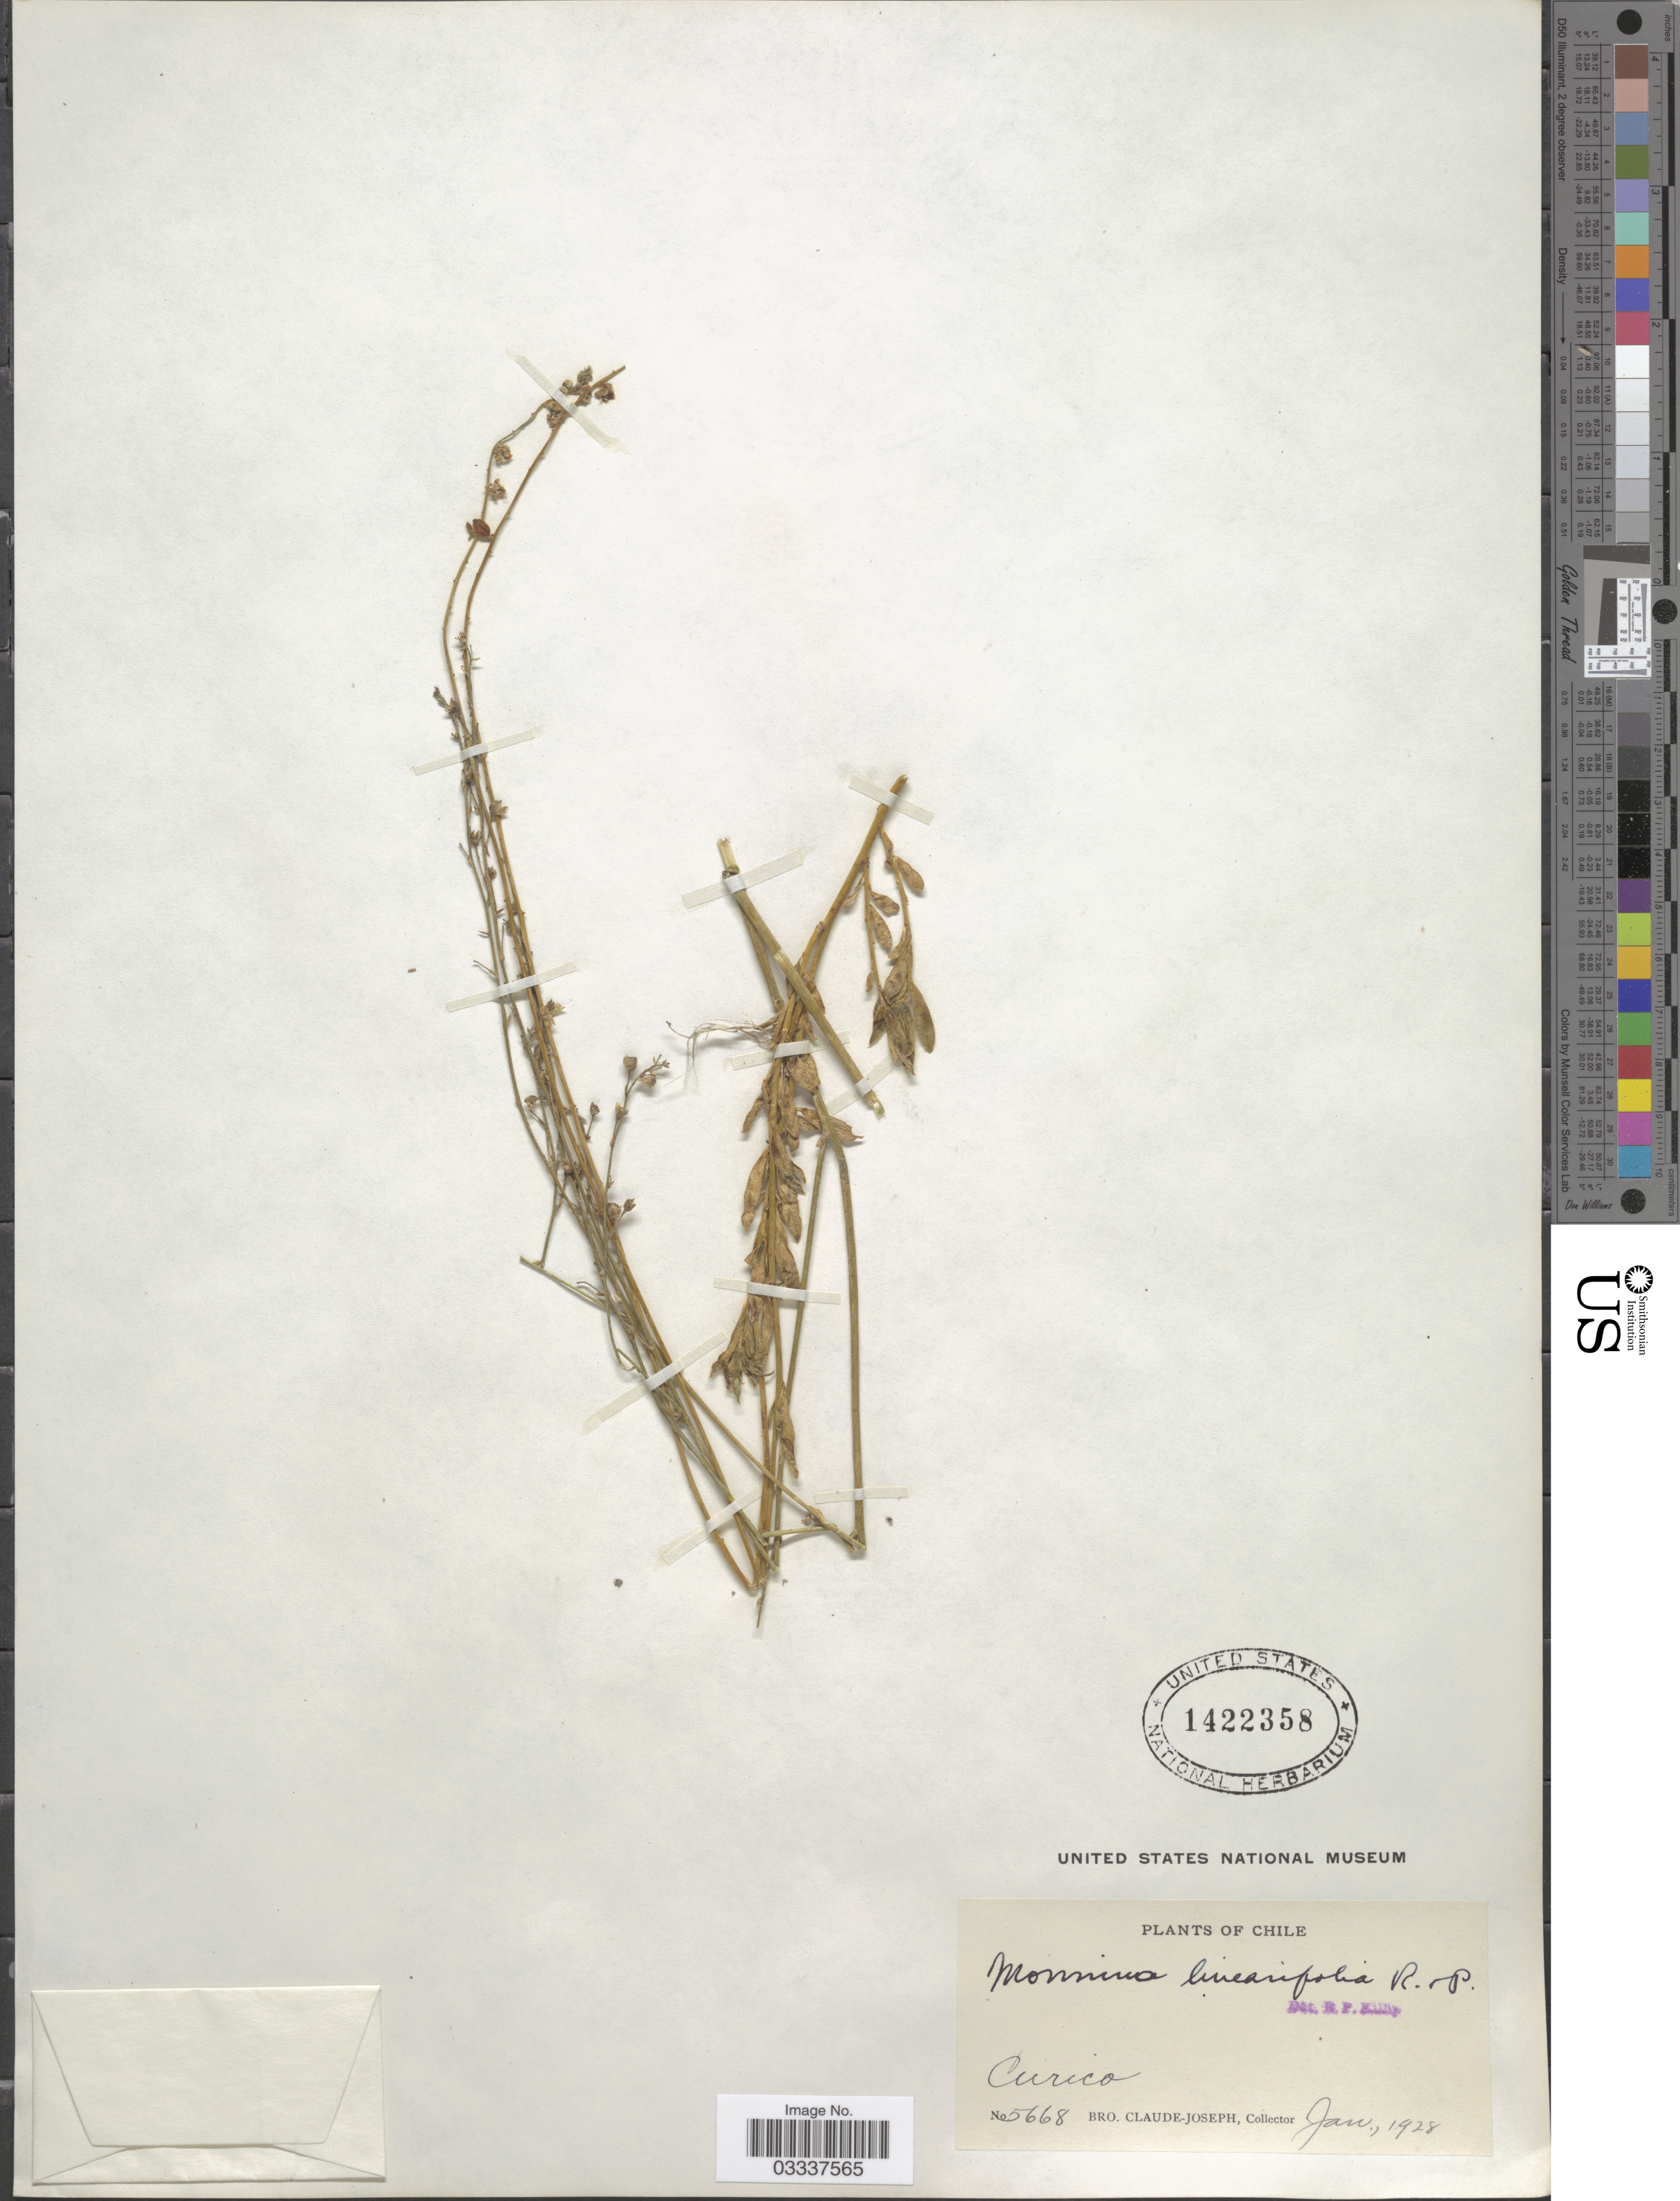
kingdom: Plantae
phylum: Tracheophyta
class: Magnoliopsida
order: Fabales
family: Polygalaceae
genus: Monnina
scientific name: Monnina linearifolia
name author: Ruiz & Pav.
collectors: Bro. Claude-Joseph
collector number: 5668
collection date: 1928-01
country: Chile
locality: Curico.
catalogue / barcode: US 1422358